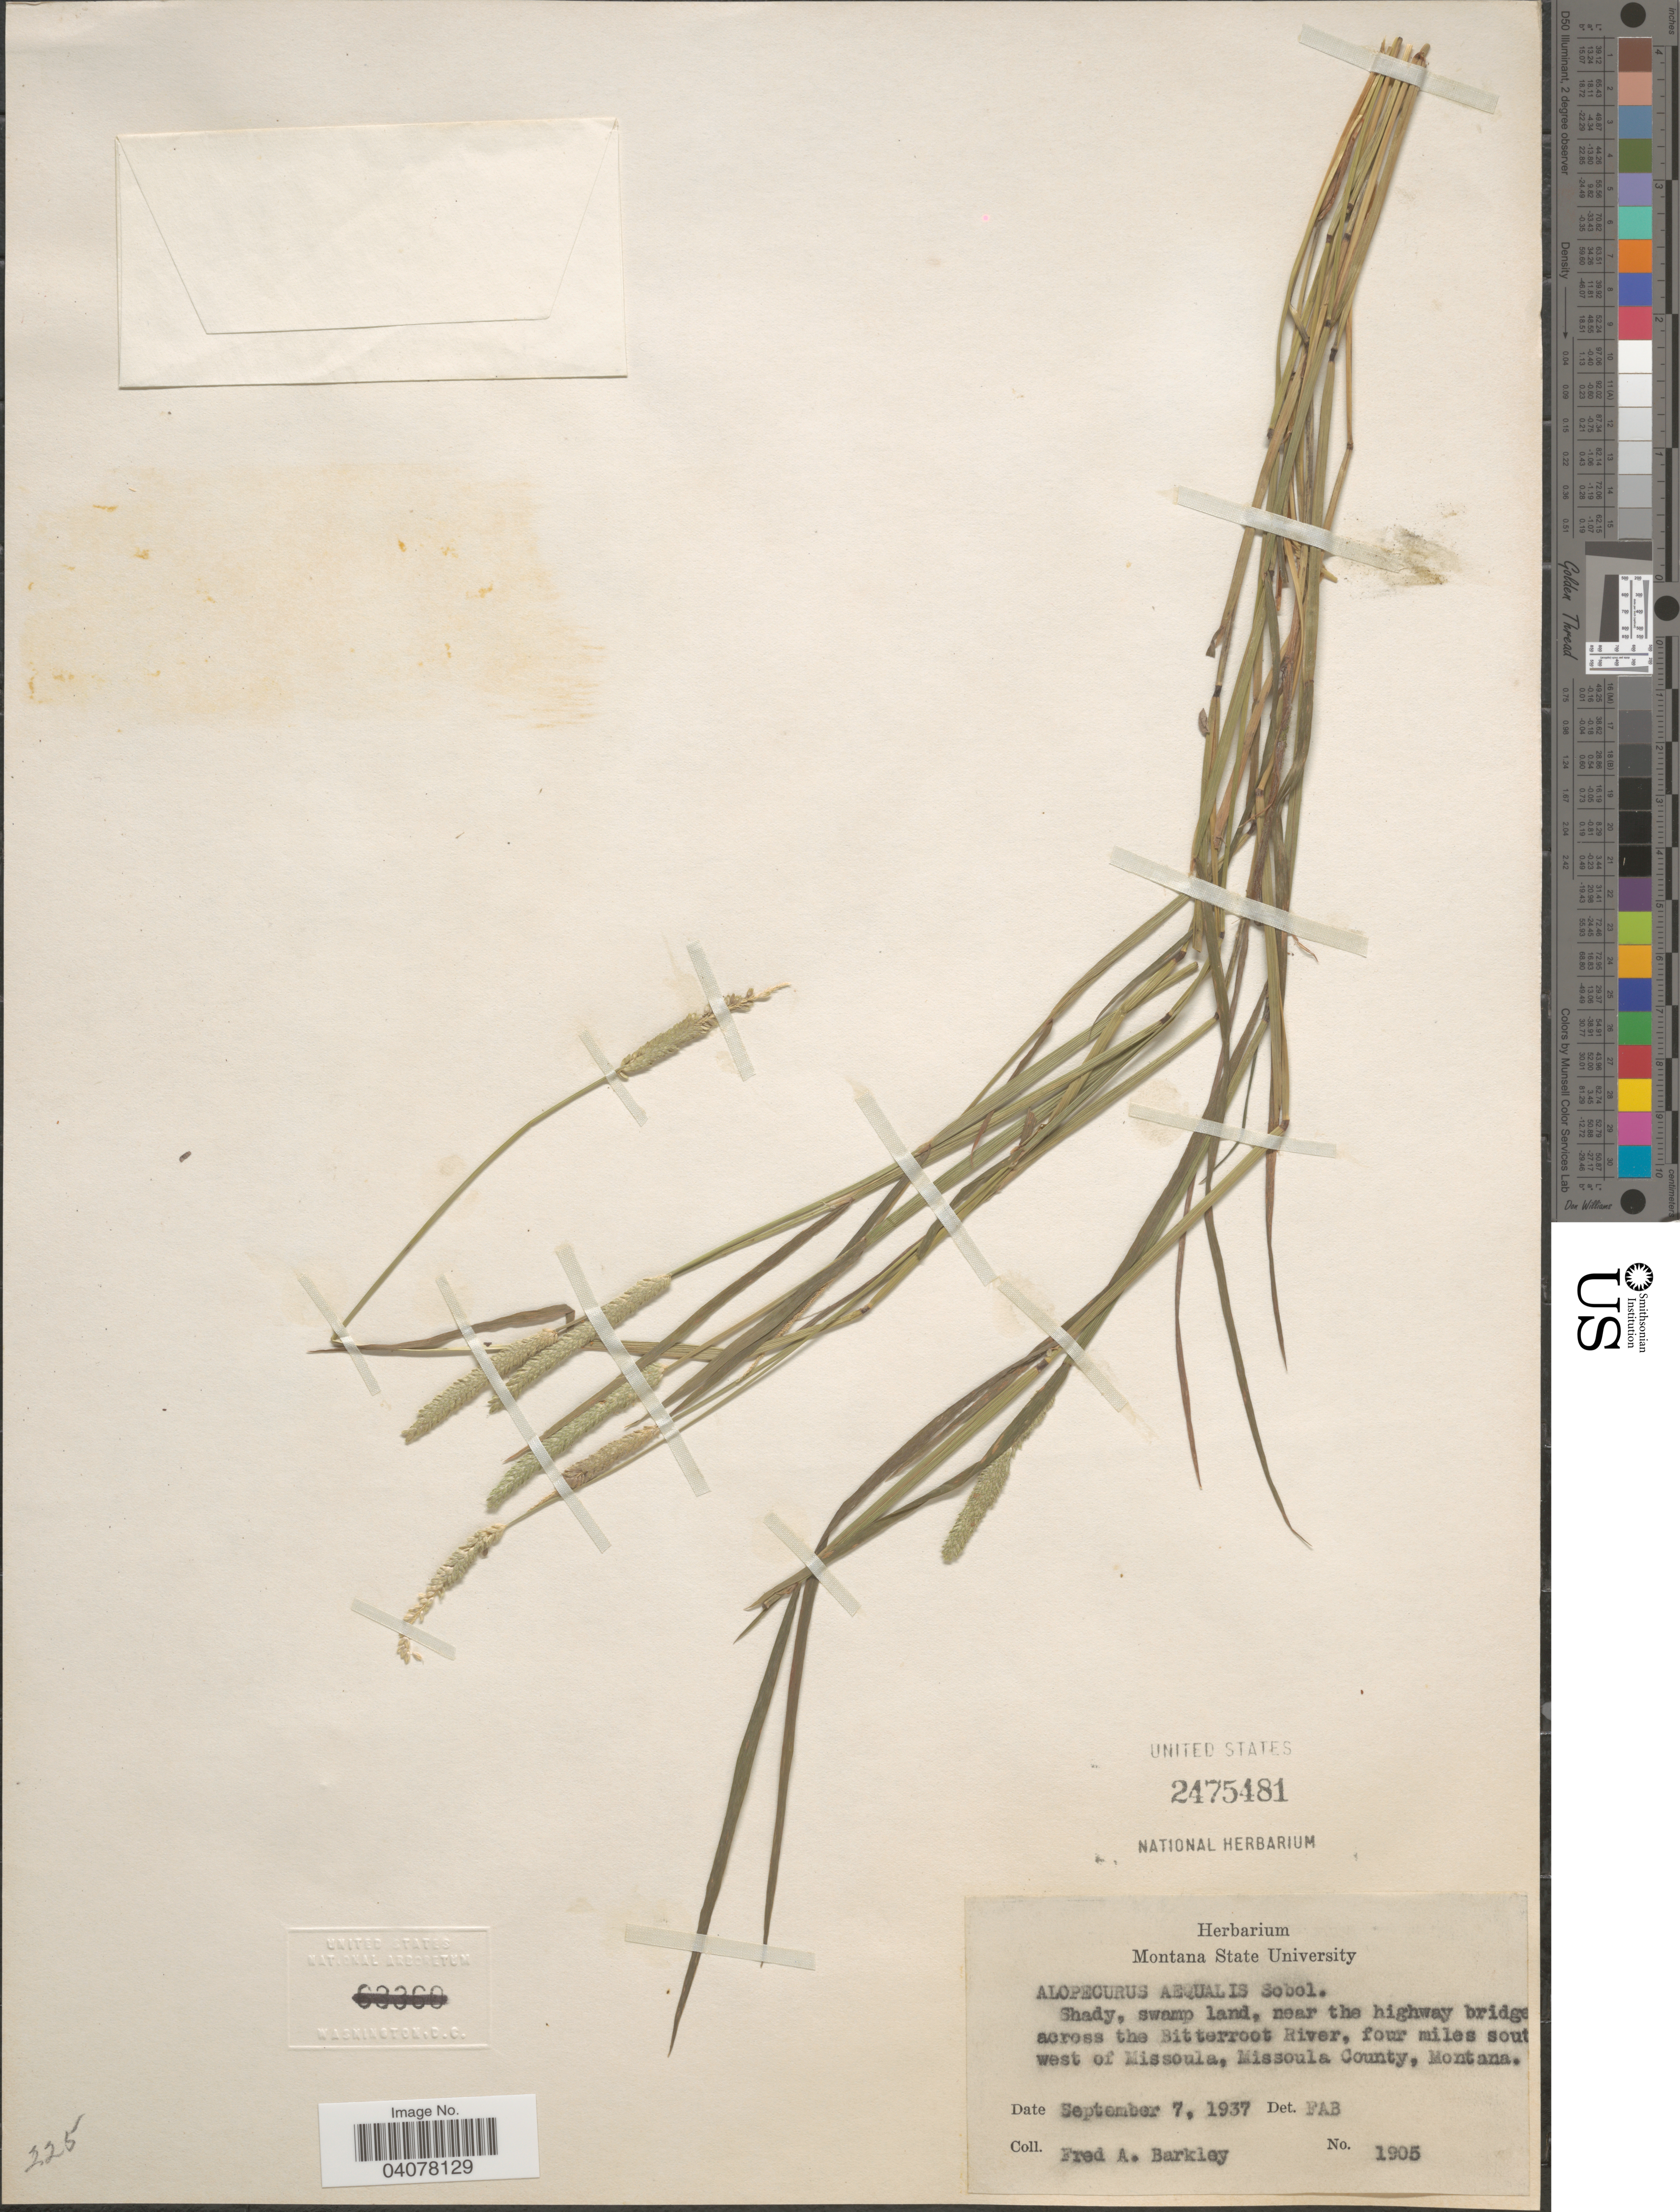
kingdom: Plantae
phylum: Tracheophyta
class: Liliopsida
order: Poales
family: Poaceae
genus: Alopecurus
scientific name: Alopecurus aequalis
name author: Sobol.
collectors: F. A. Barkley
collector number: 1905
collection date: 1937-09-07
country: United States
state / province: Montana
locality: Shady, swamp land, near the highway bridge across the Bitterroot River, four miles south west of Missoula, Missoula County.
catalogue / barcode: US 2475481